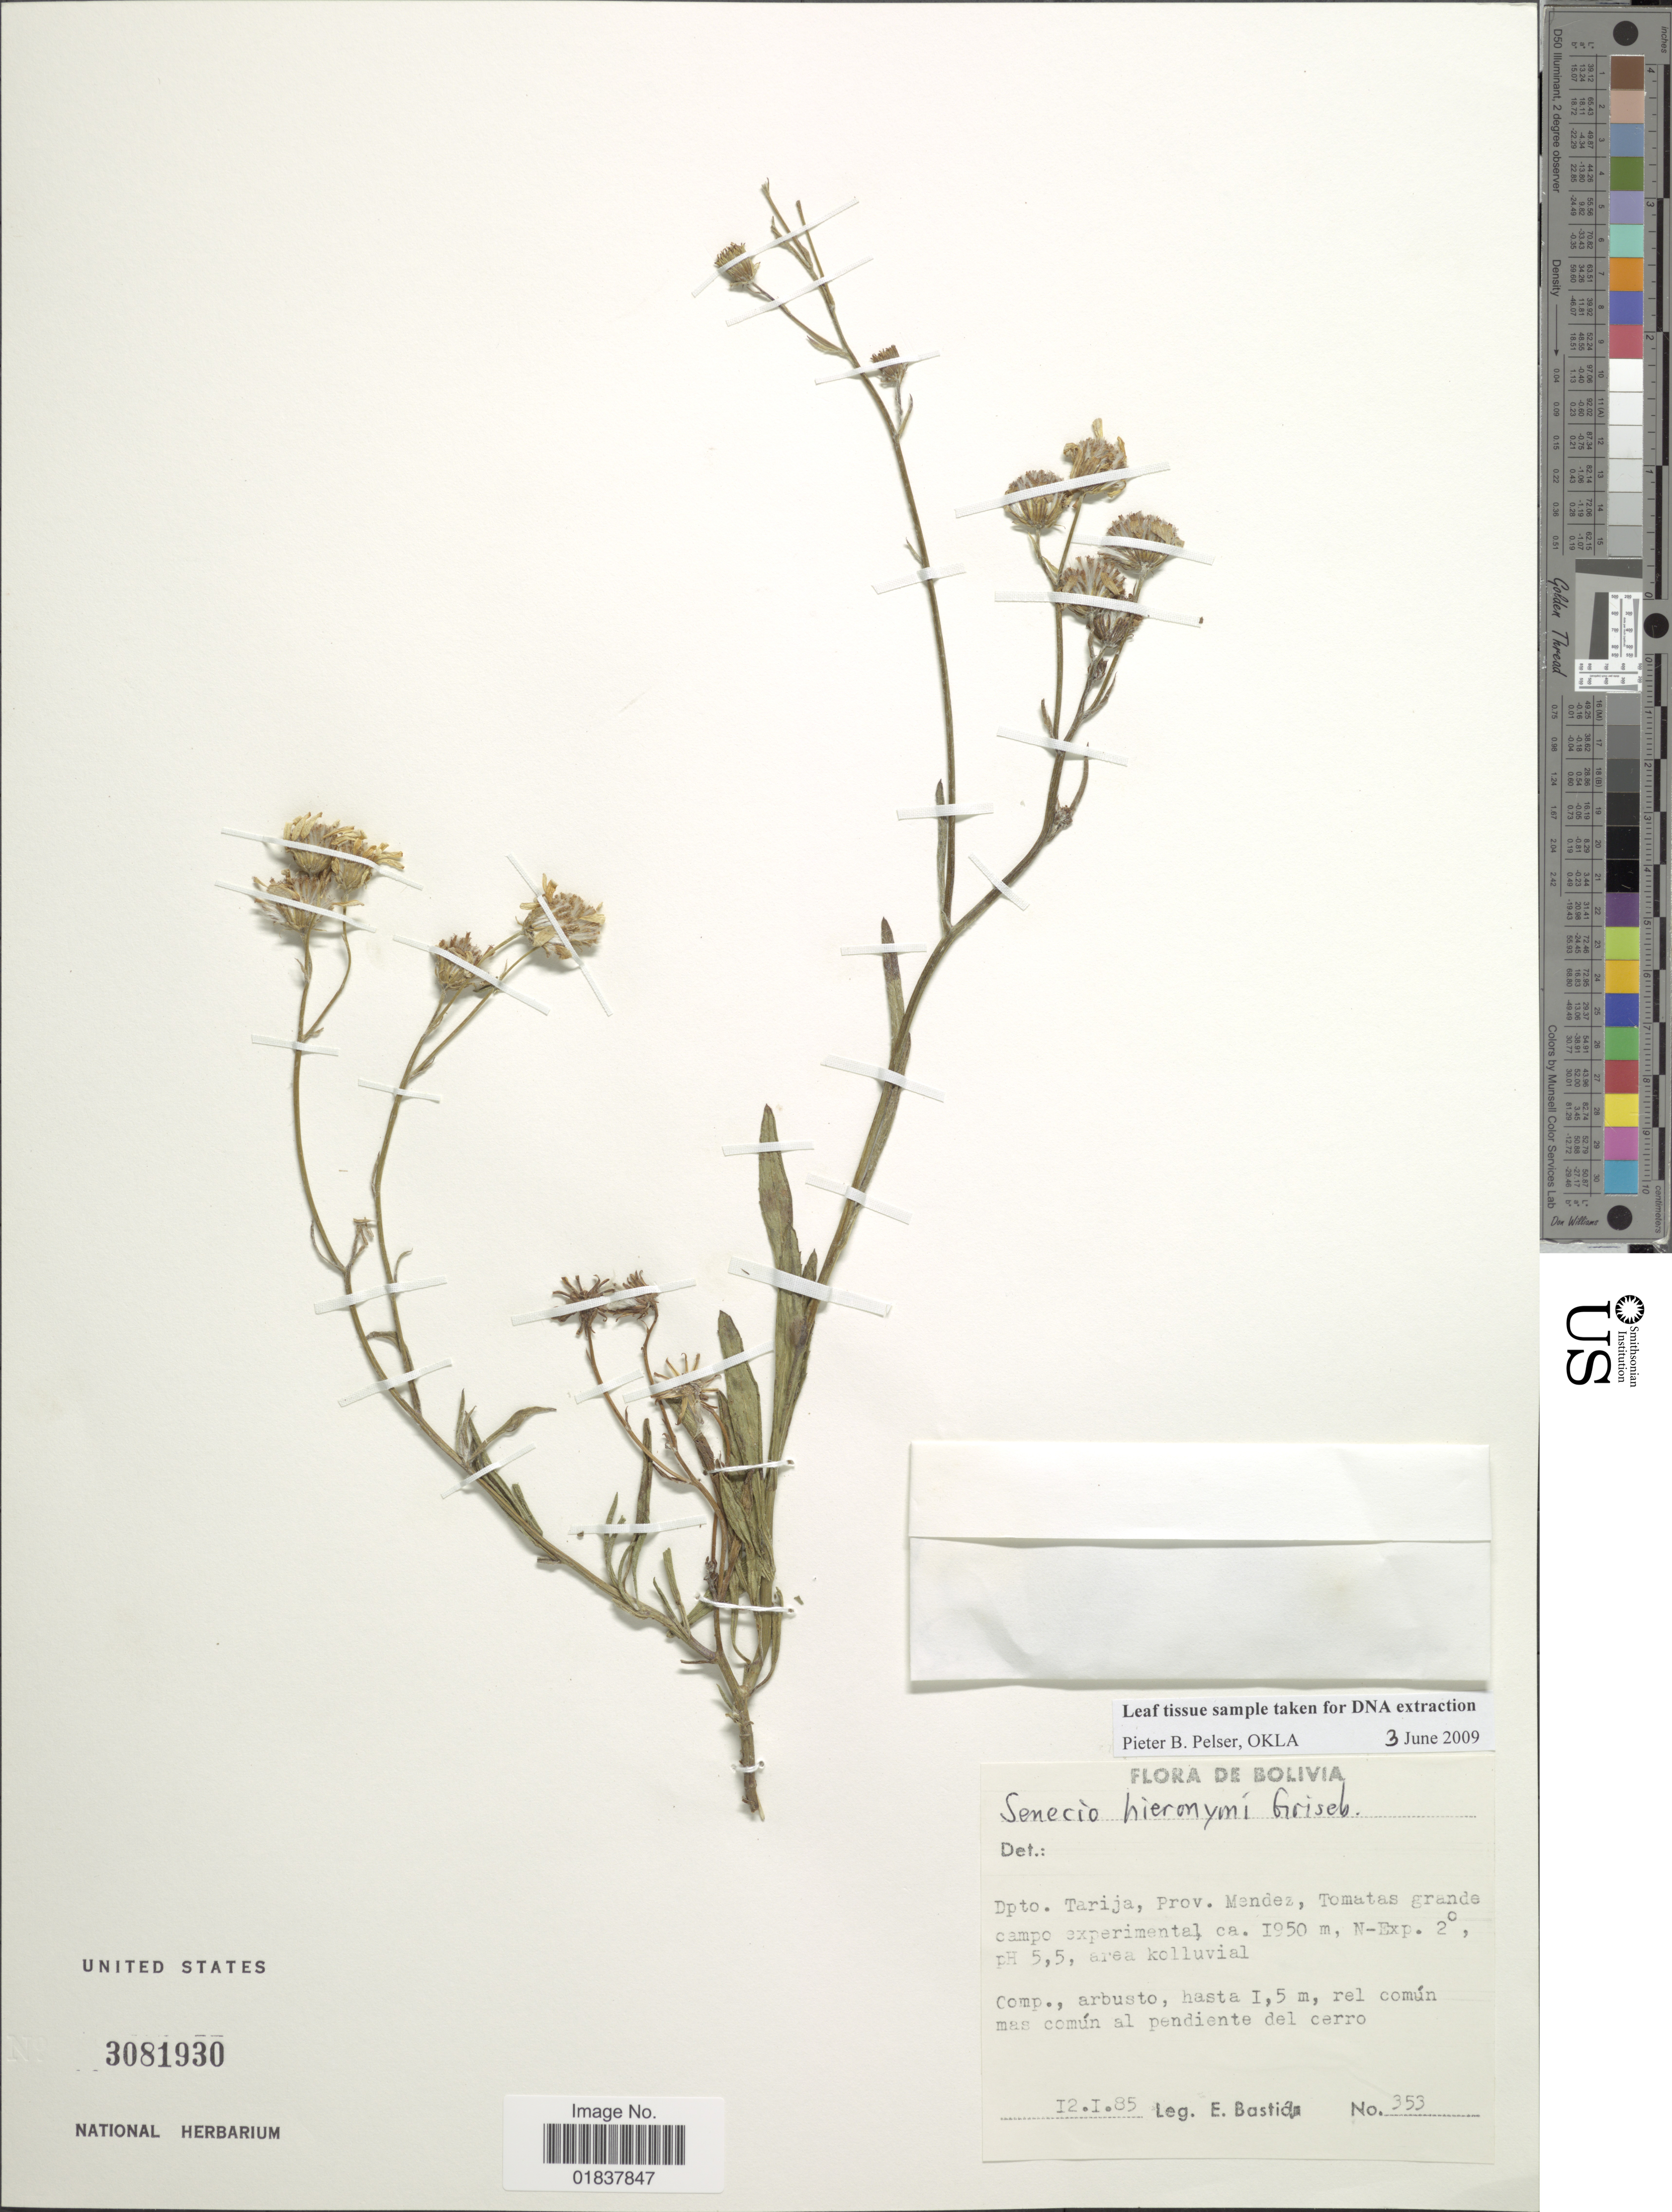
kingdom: Plantae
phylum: Tracheophyta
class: Magnoliopsida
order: Asterales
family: Asteraceae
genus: Senecio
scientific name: Senecio hieronymi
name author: Griseb.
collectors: E. Bastian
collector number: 353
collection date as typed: Transcribed d/m/y: 12/1/85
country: Bolivia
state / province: Tarija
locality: Prov. Mendez, Tomatas grande campo experimental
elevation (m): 1950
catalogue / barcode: US 3081930